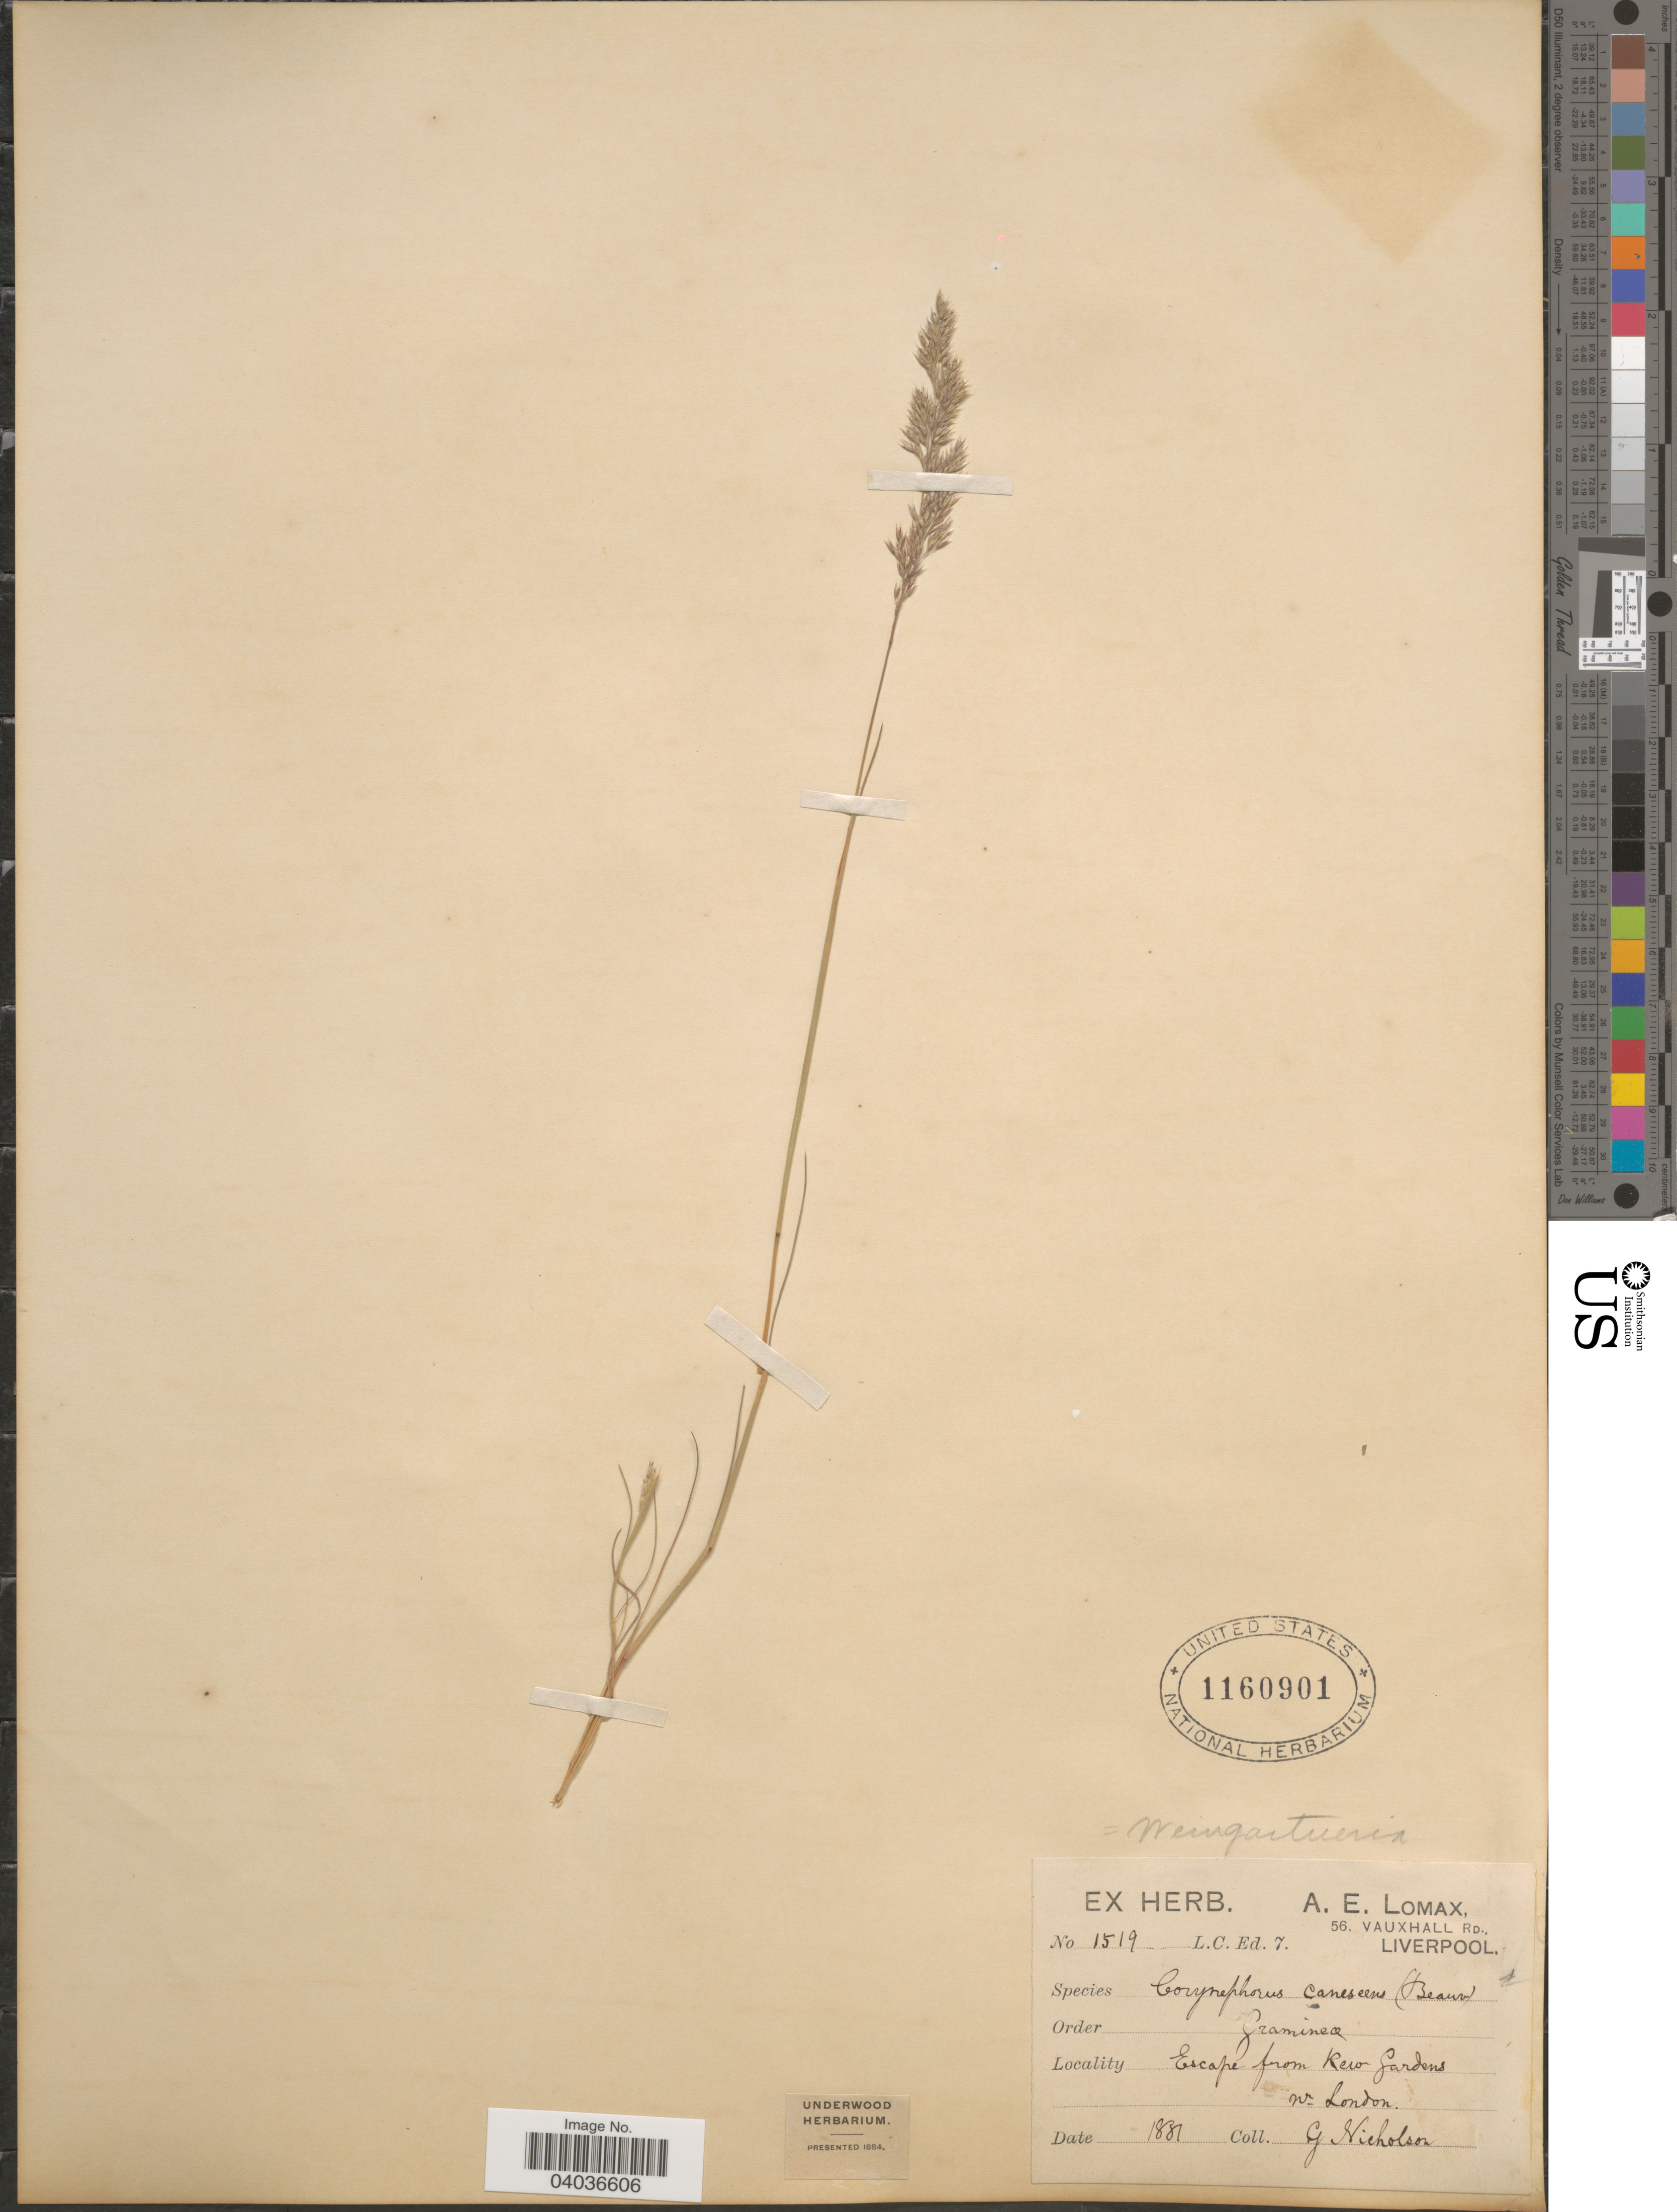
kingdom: Plantae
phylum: Tracheophyta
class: Liliopsida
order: Poales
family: Poaceae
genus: Corynephorus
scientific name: Corynephorus canescens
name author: (L, MEL) P. Beauv.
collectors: G. Nicholson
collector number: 1519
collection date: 1881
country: United Kingdom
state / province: England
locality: Escape from Kew Gardens w. London.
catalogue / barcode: US 1160901